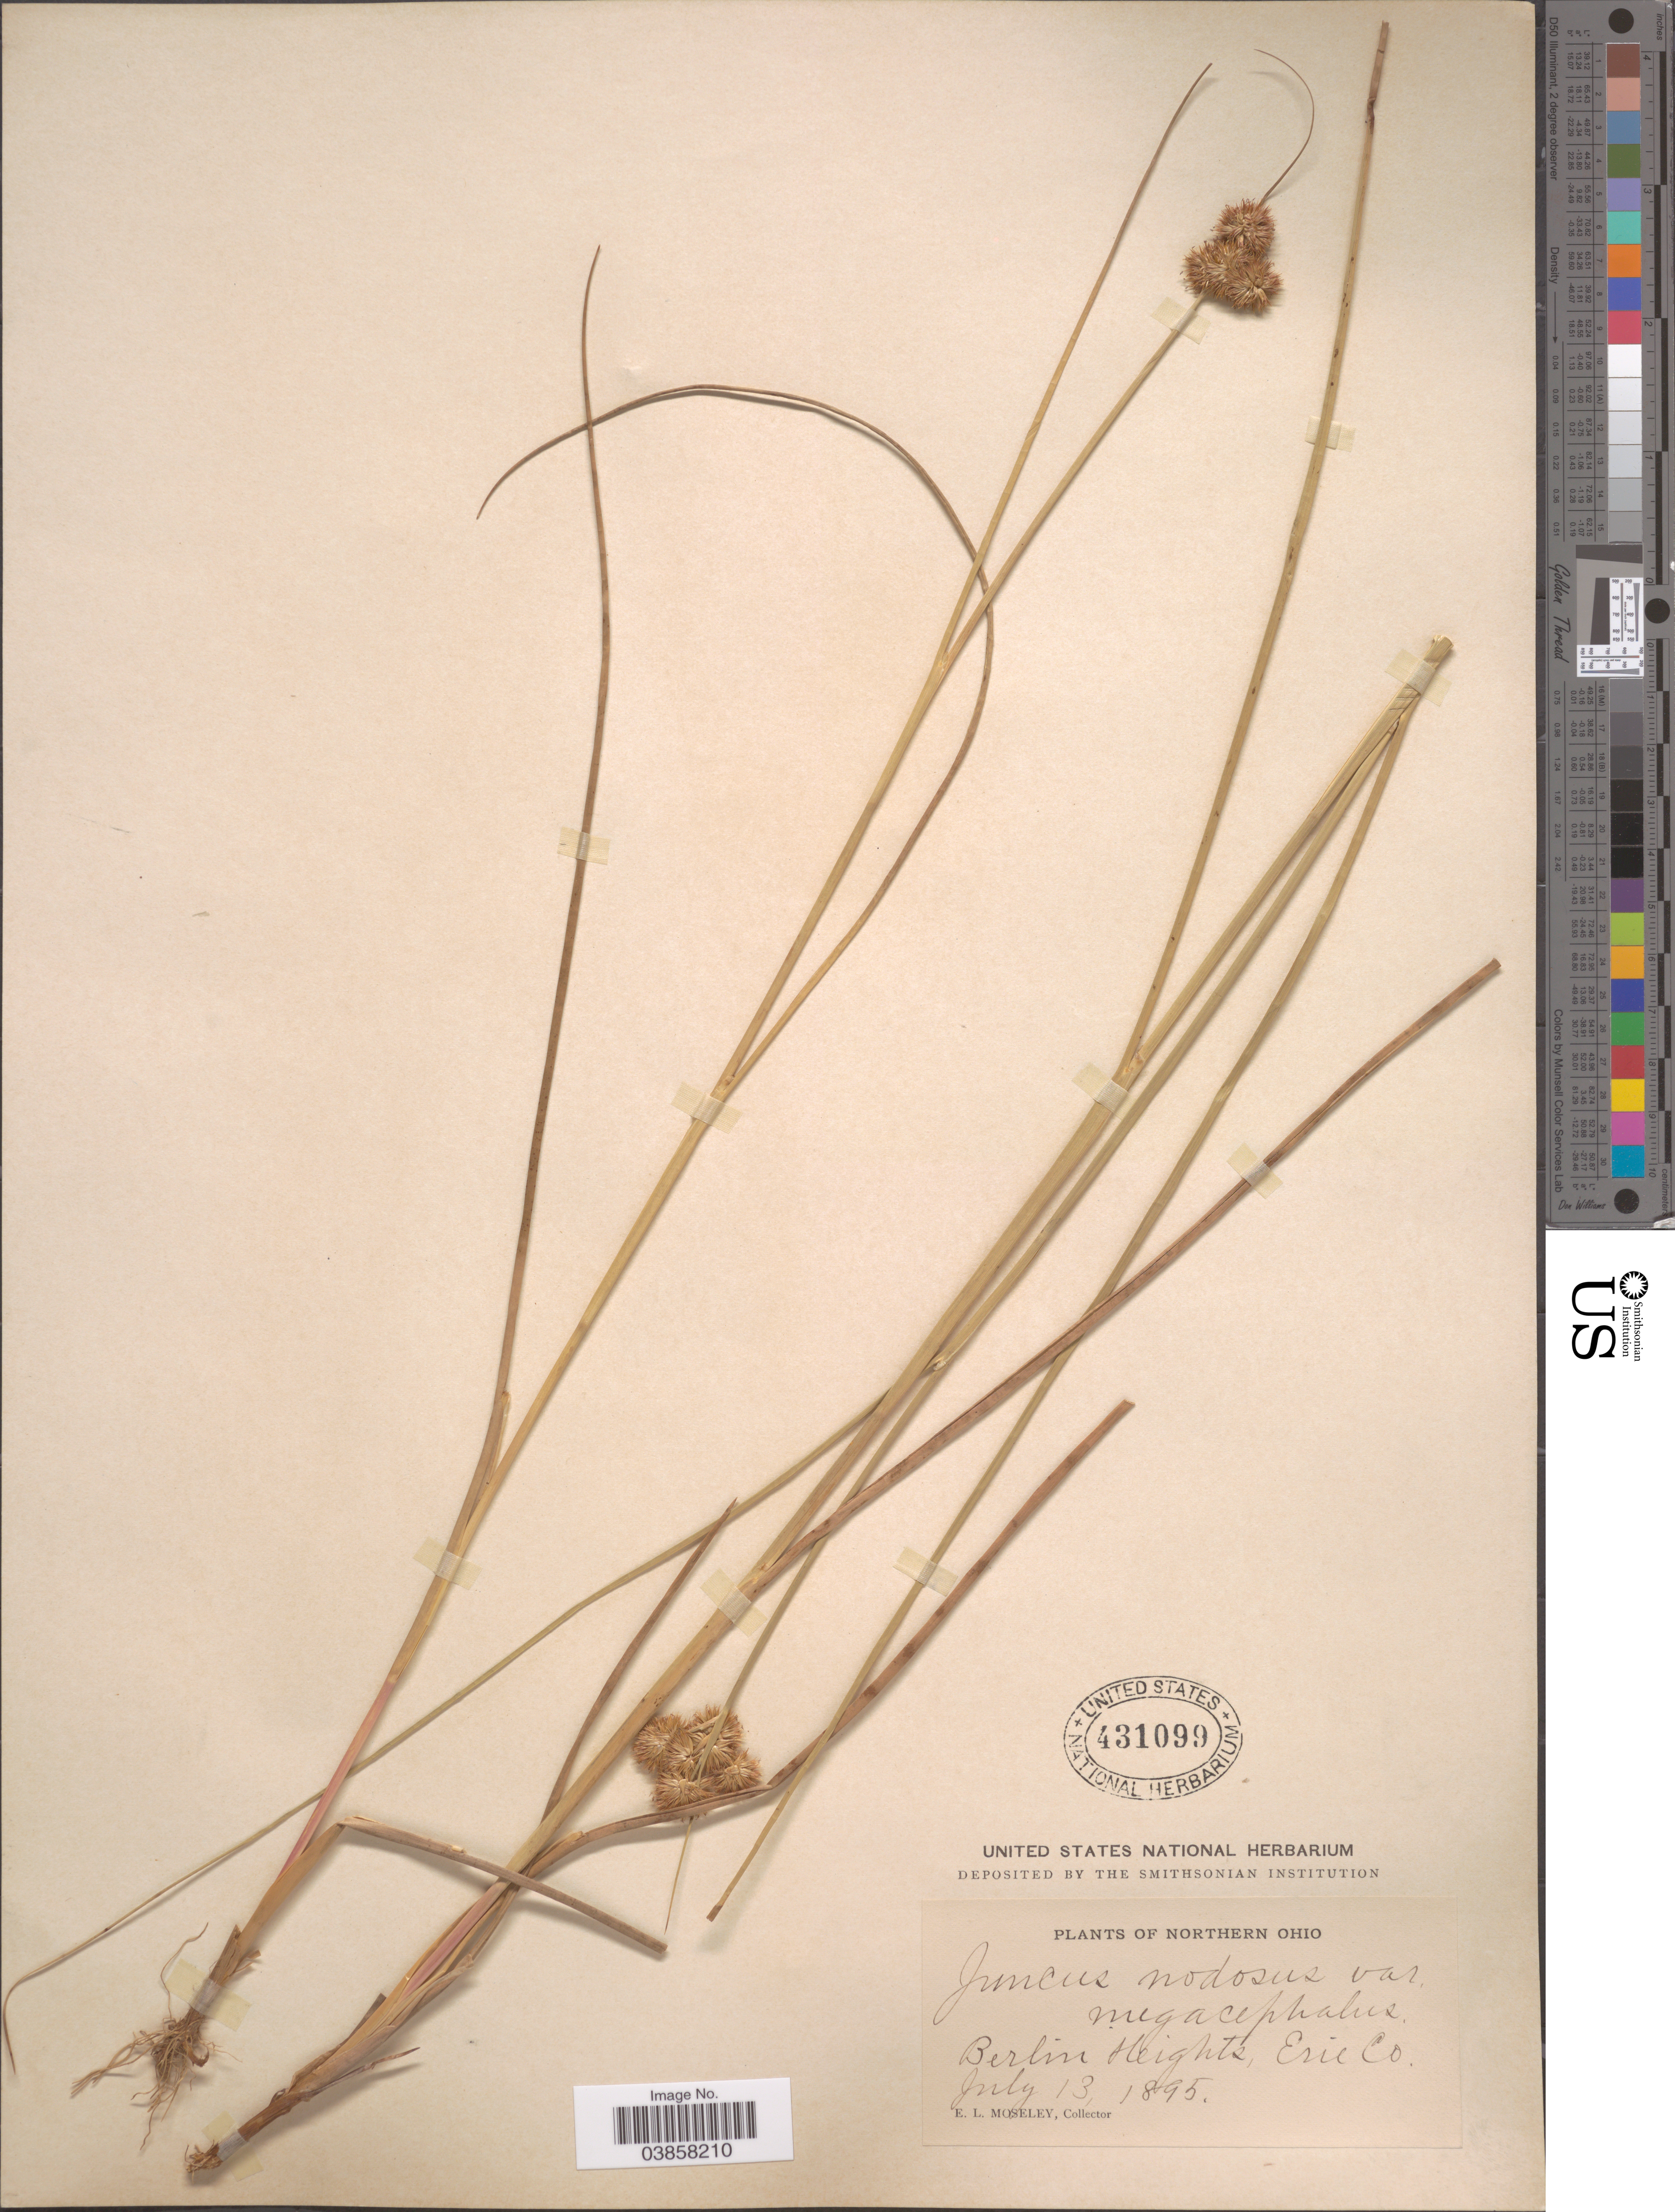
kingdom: Plantae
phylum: Tracheophyta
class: Liliopsida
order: Poales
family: Juncaceae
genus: Juncus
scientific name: Juncus torreyi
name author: Coville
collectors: E. Moseley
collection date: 1895-07-13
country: United States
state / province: Ohio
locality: Northern Ohio. Berlin Heights, Erie Co.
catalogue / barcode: US 431099